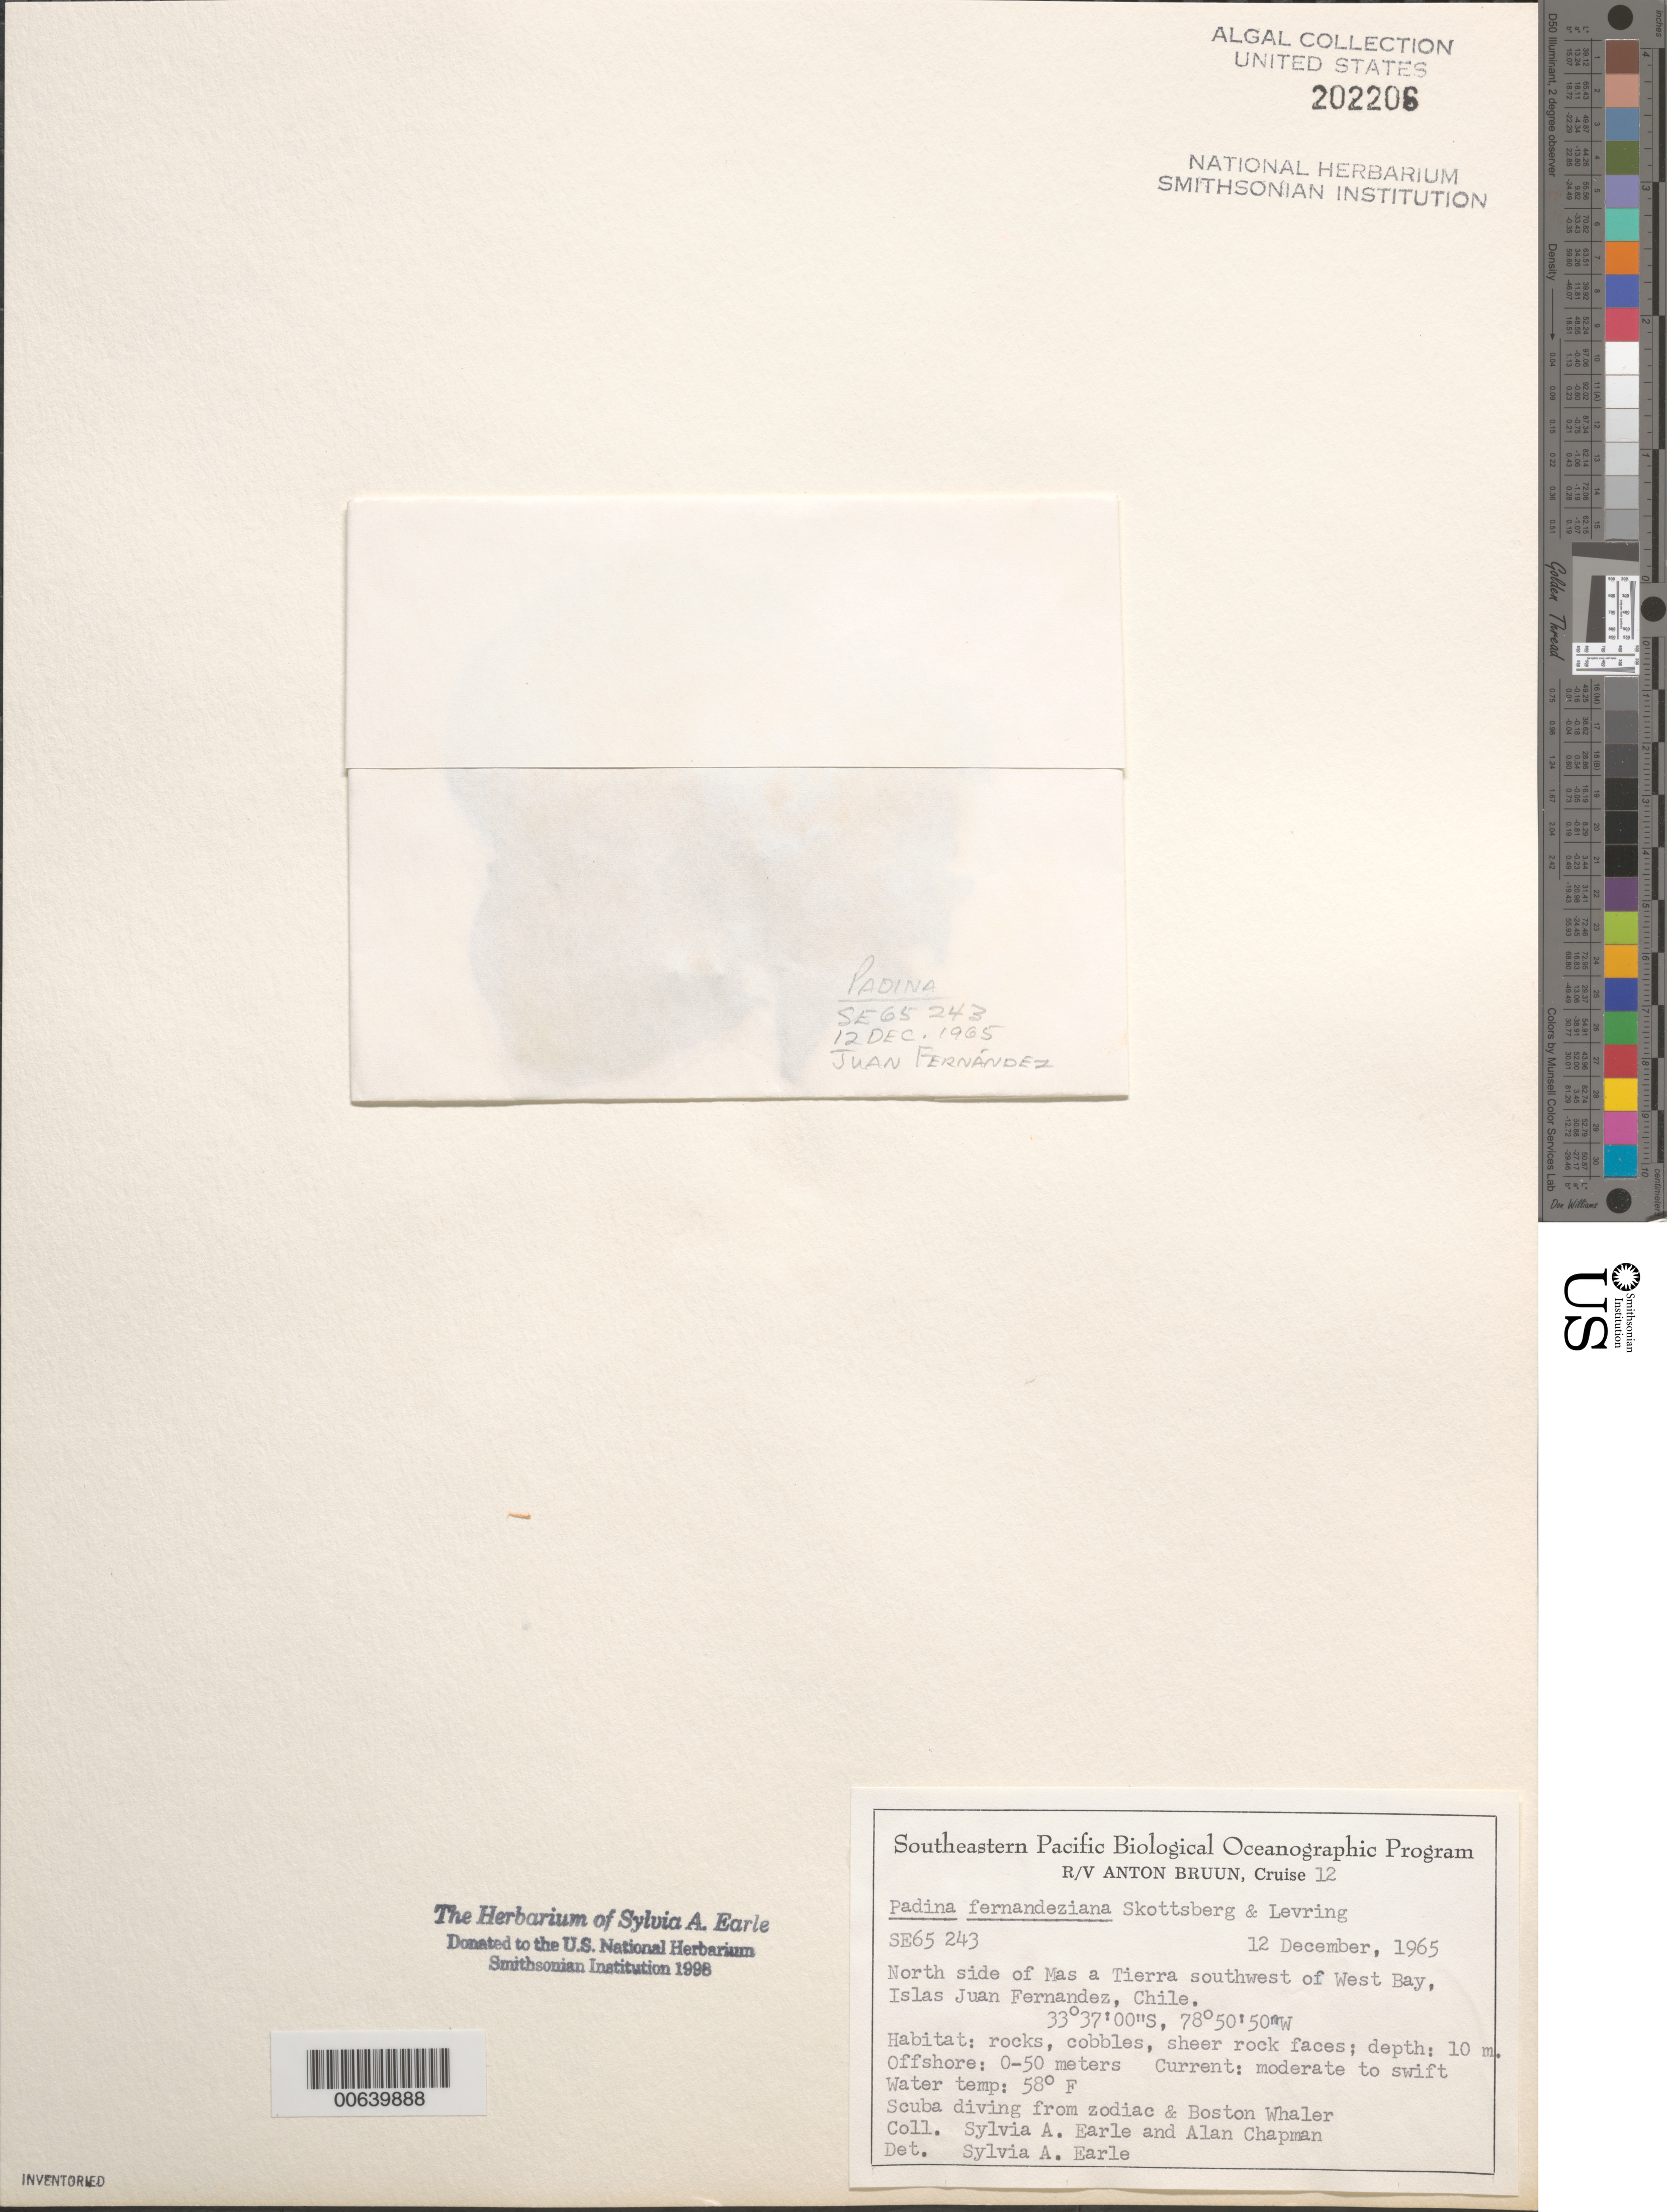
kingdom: Chromista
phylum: Ochrophyta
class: Phaeophyceae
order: Dictyotales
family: Dictyotaceae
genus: Padina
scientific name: Padina fernandeziana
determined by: Earle, S. A.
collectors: S. A. Earle & A. Chapman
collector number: SE 65243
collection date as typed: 12 Dec 1965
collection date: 1965-12-12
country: Chile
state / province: Valparaíso (V)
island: Isla Más a Tierra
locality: Southwest of West Bay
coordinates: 33 37' 00" S, 78 50' 50" W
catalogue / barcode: US 202206